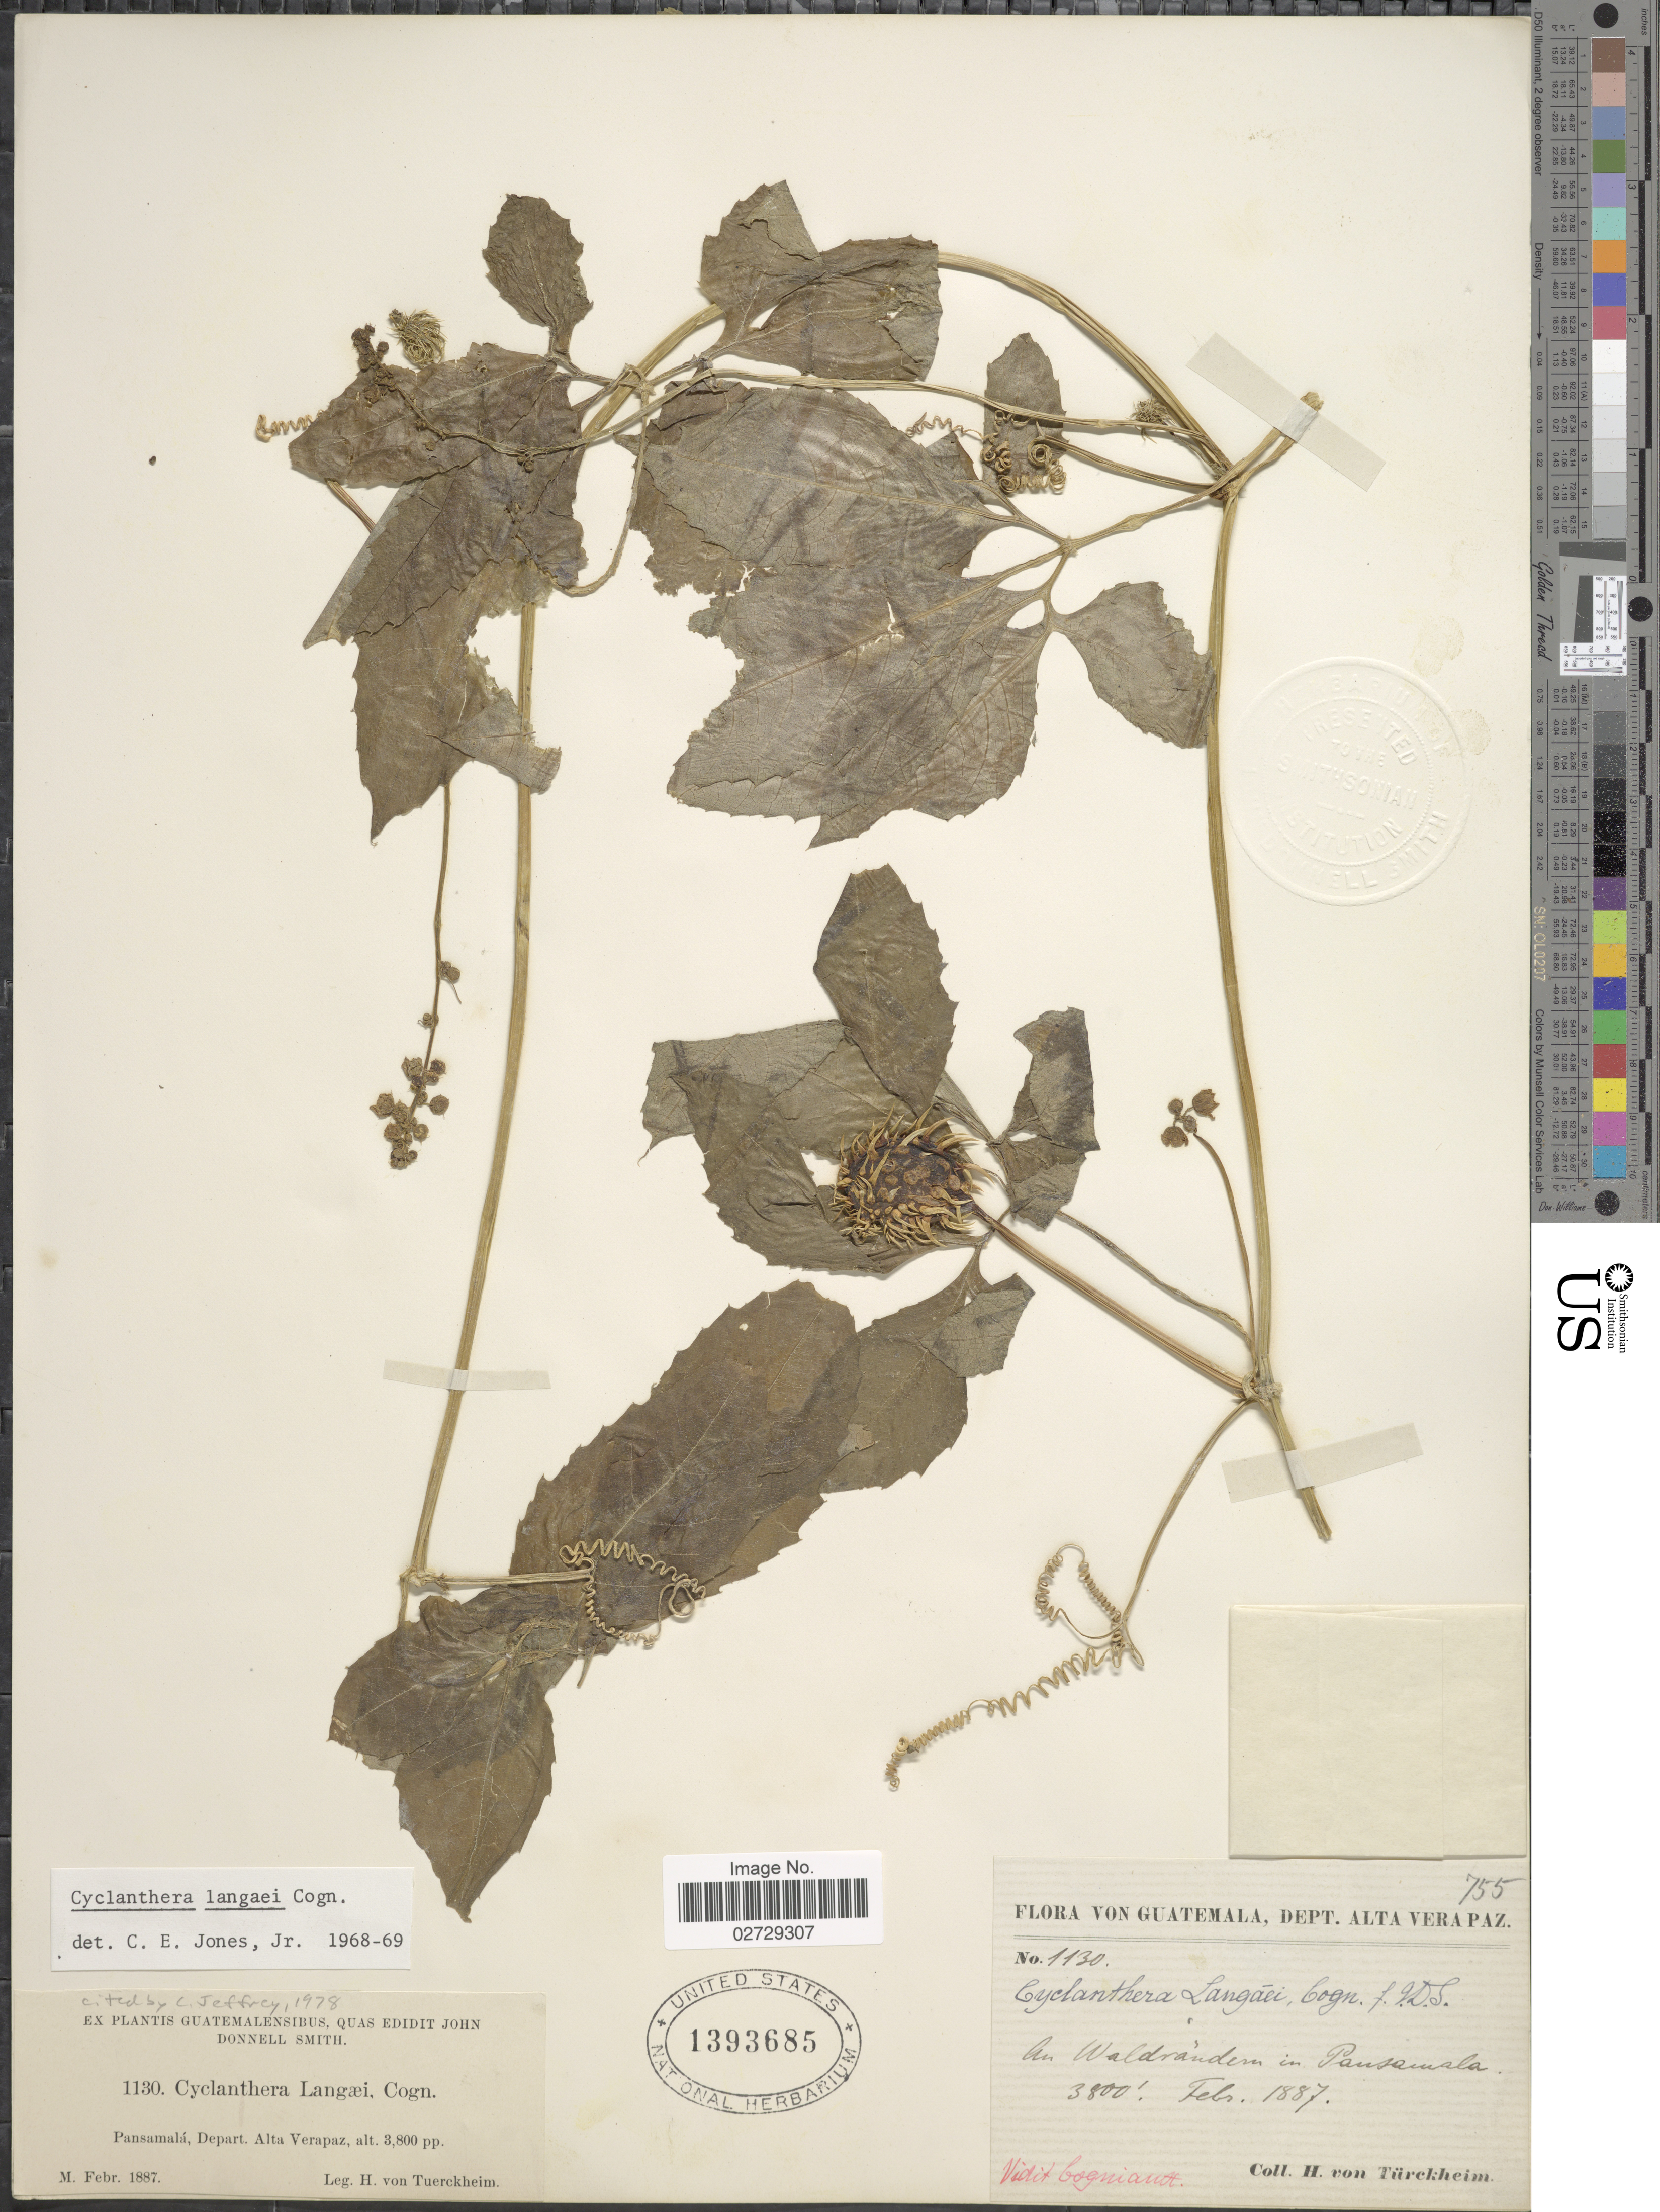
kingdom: Plantae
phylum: Tracheophyta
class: Magnoliopsida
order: Cucurbitales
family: Cucurbitaceae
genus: Cyclanthera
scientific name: Cyclanthera langaei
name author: Cogn.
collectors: H. von Türckheim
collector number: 1130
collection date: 1887-02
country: Guatemala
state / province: Alta Verapaz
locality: Pansamala, Depart. Alta Verapaz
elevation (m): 1158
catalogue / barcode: US 1393685